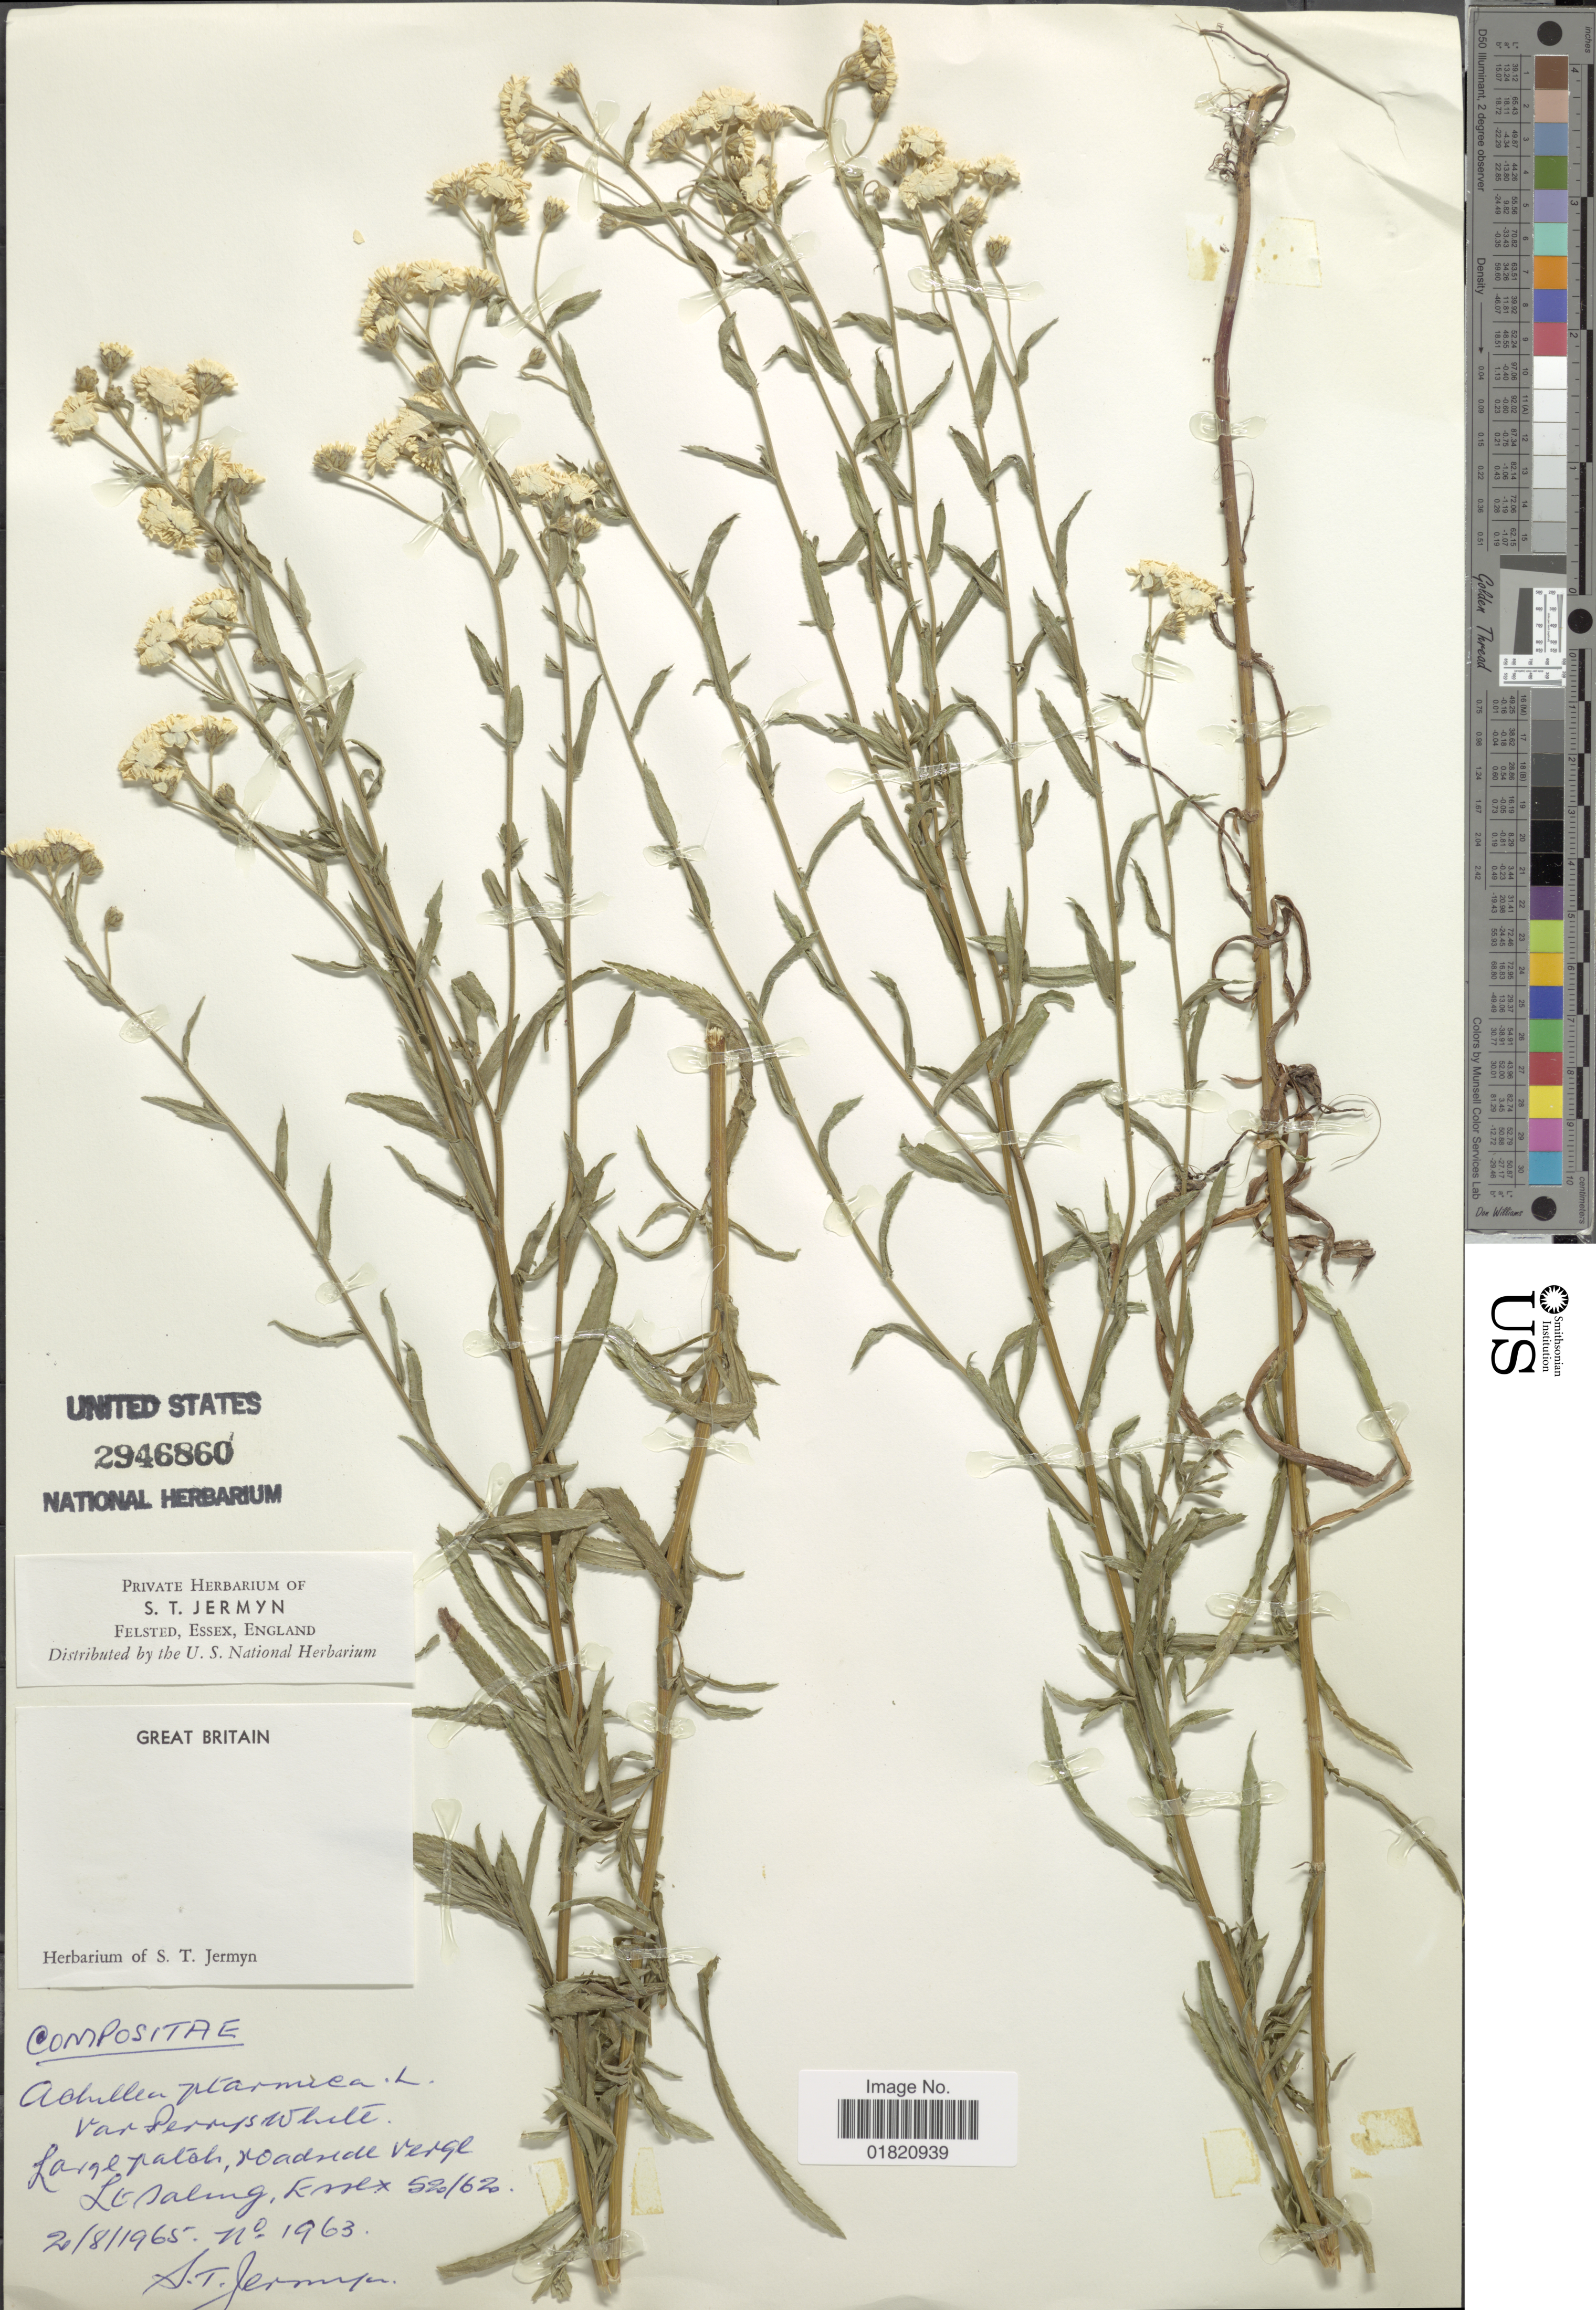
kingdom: Plantae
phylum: Tracheophyta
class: Magnoliopsida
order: Asterales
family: Asteraceae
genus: Achillea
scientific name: Achillea ptarmica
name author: L.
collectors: S. Jermyn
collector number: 1963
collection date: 1965-08-02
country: United Kingdom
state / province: England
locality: Great Britain. Xoadnell Verge Lt Saling, Essex 52/62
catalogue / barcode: US 2946860